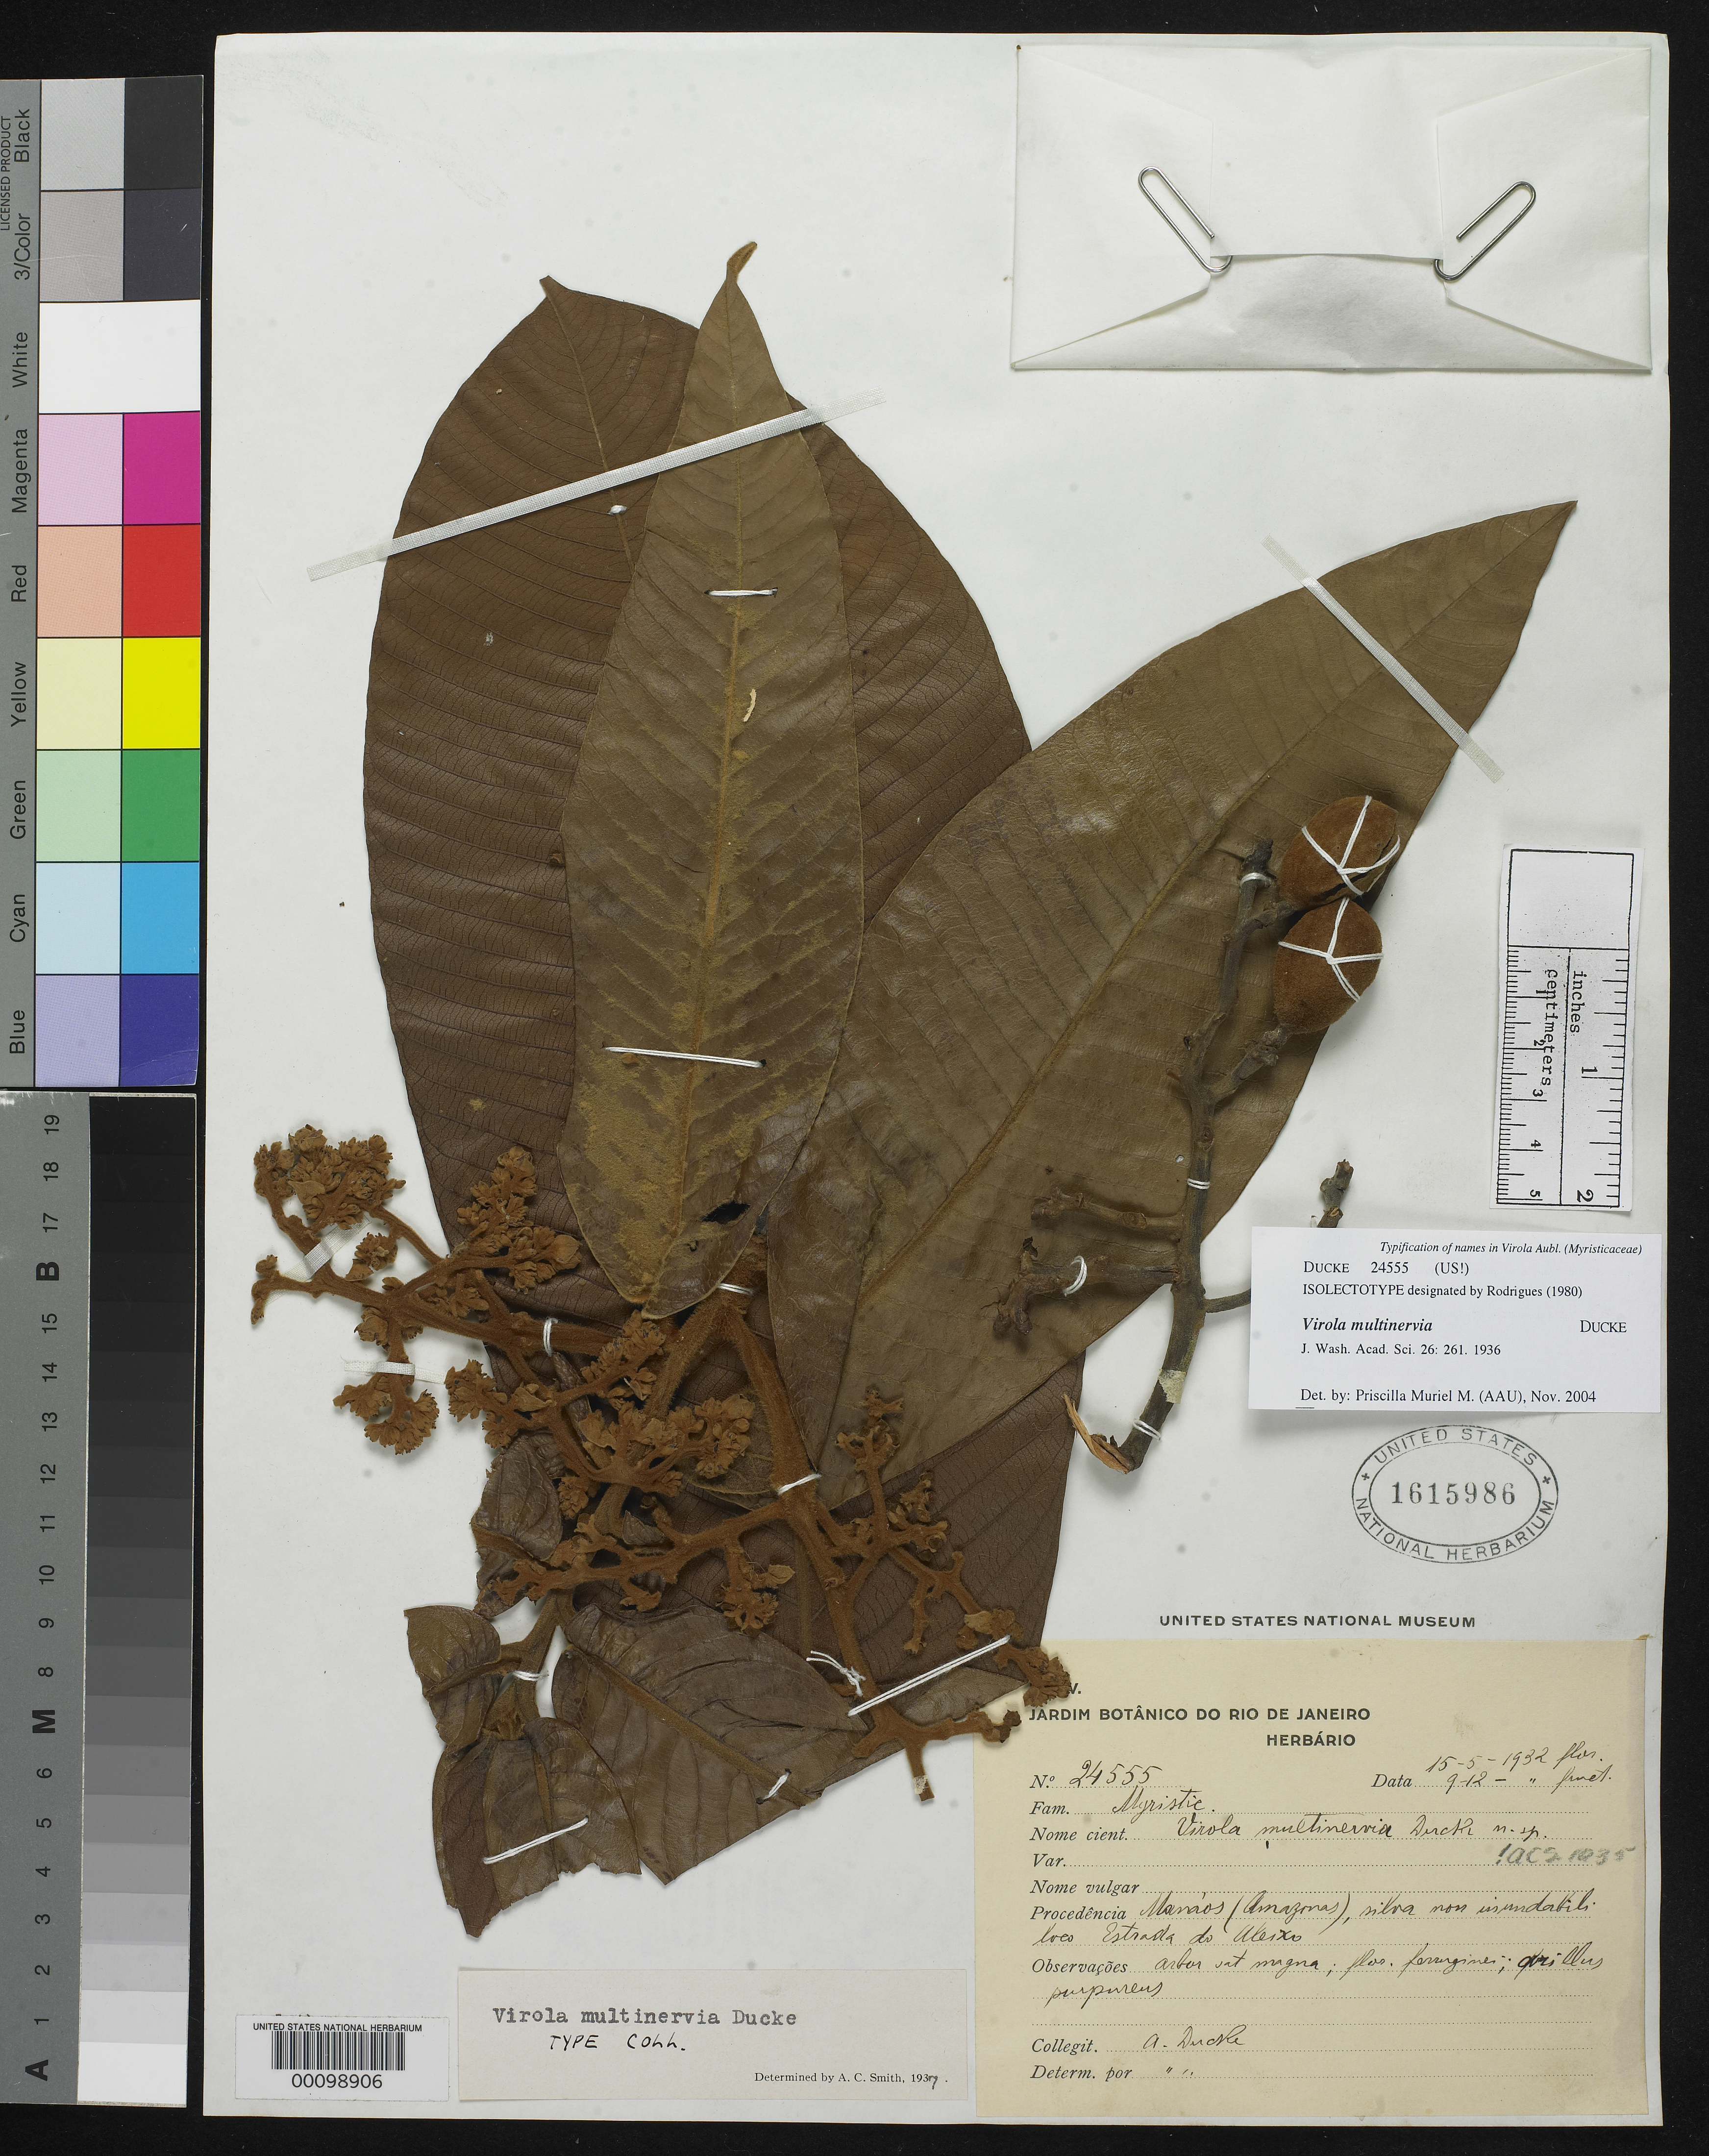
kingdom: Plantae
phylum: Tracheophyta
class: Magnoliopsida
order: Magnoliales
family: Myristicaceae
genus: Virola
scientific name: Virola multinervia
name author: Ducke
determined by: Muriel M., P., AAU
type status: Isosyntype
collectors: A. Ducke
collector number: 24555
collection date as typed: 15 May 1932 and 09 Dec 1932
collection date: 1932-05-15,1932-12-09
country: Brazil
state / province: Amazonas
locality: Manáos (Amazonas), silva non inundabili. Loco Estrada Aleixo.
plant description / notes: Annotated as "isolectotype" by P. Muriel M. (2004); note that sheet is mounted with 2 distinct elements, flowering (collected 15 May 1932) and fruiting (09 Dec 1932); presumed "lectotype" sheet at RB likewise mounted with two elements, both of which were cited by Rodrigues (1980, Acta Amazon. 10 (1 suppl.): 78) as "lectotype" and thus not effectively lectotypified.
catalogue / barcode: US 1615986